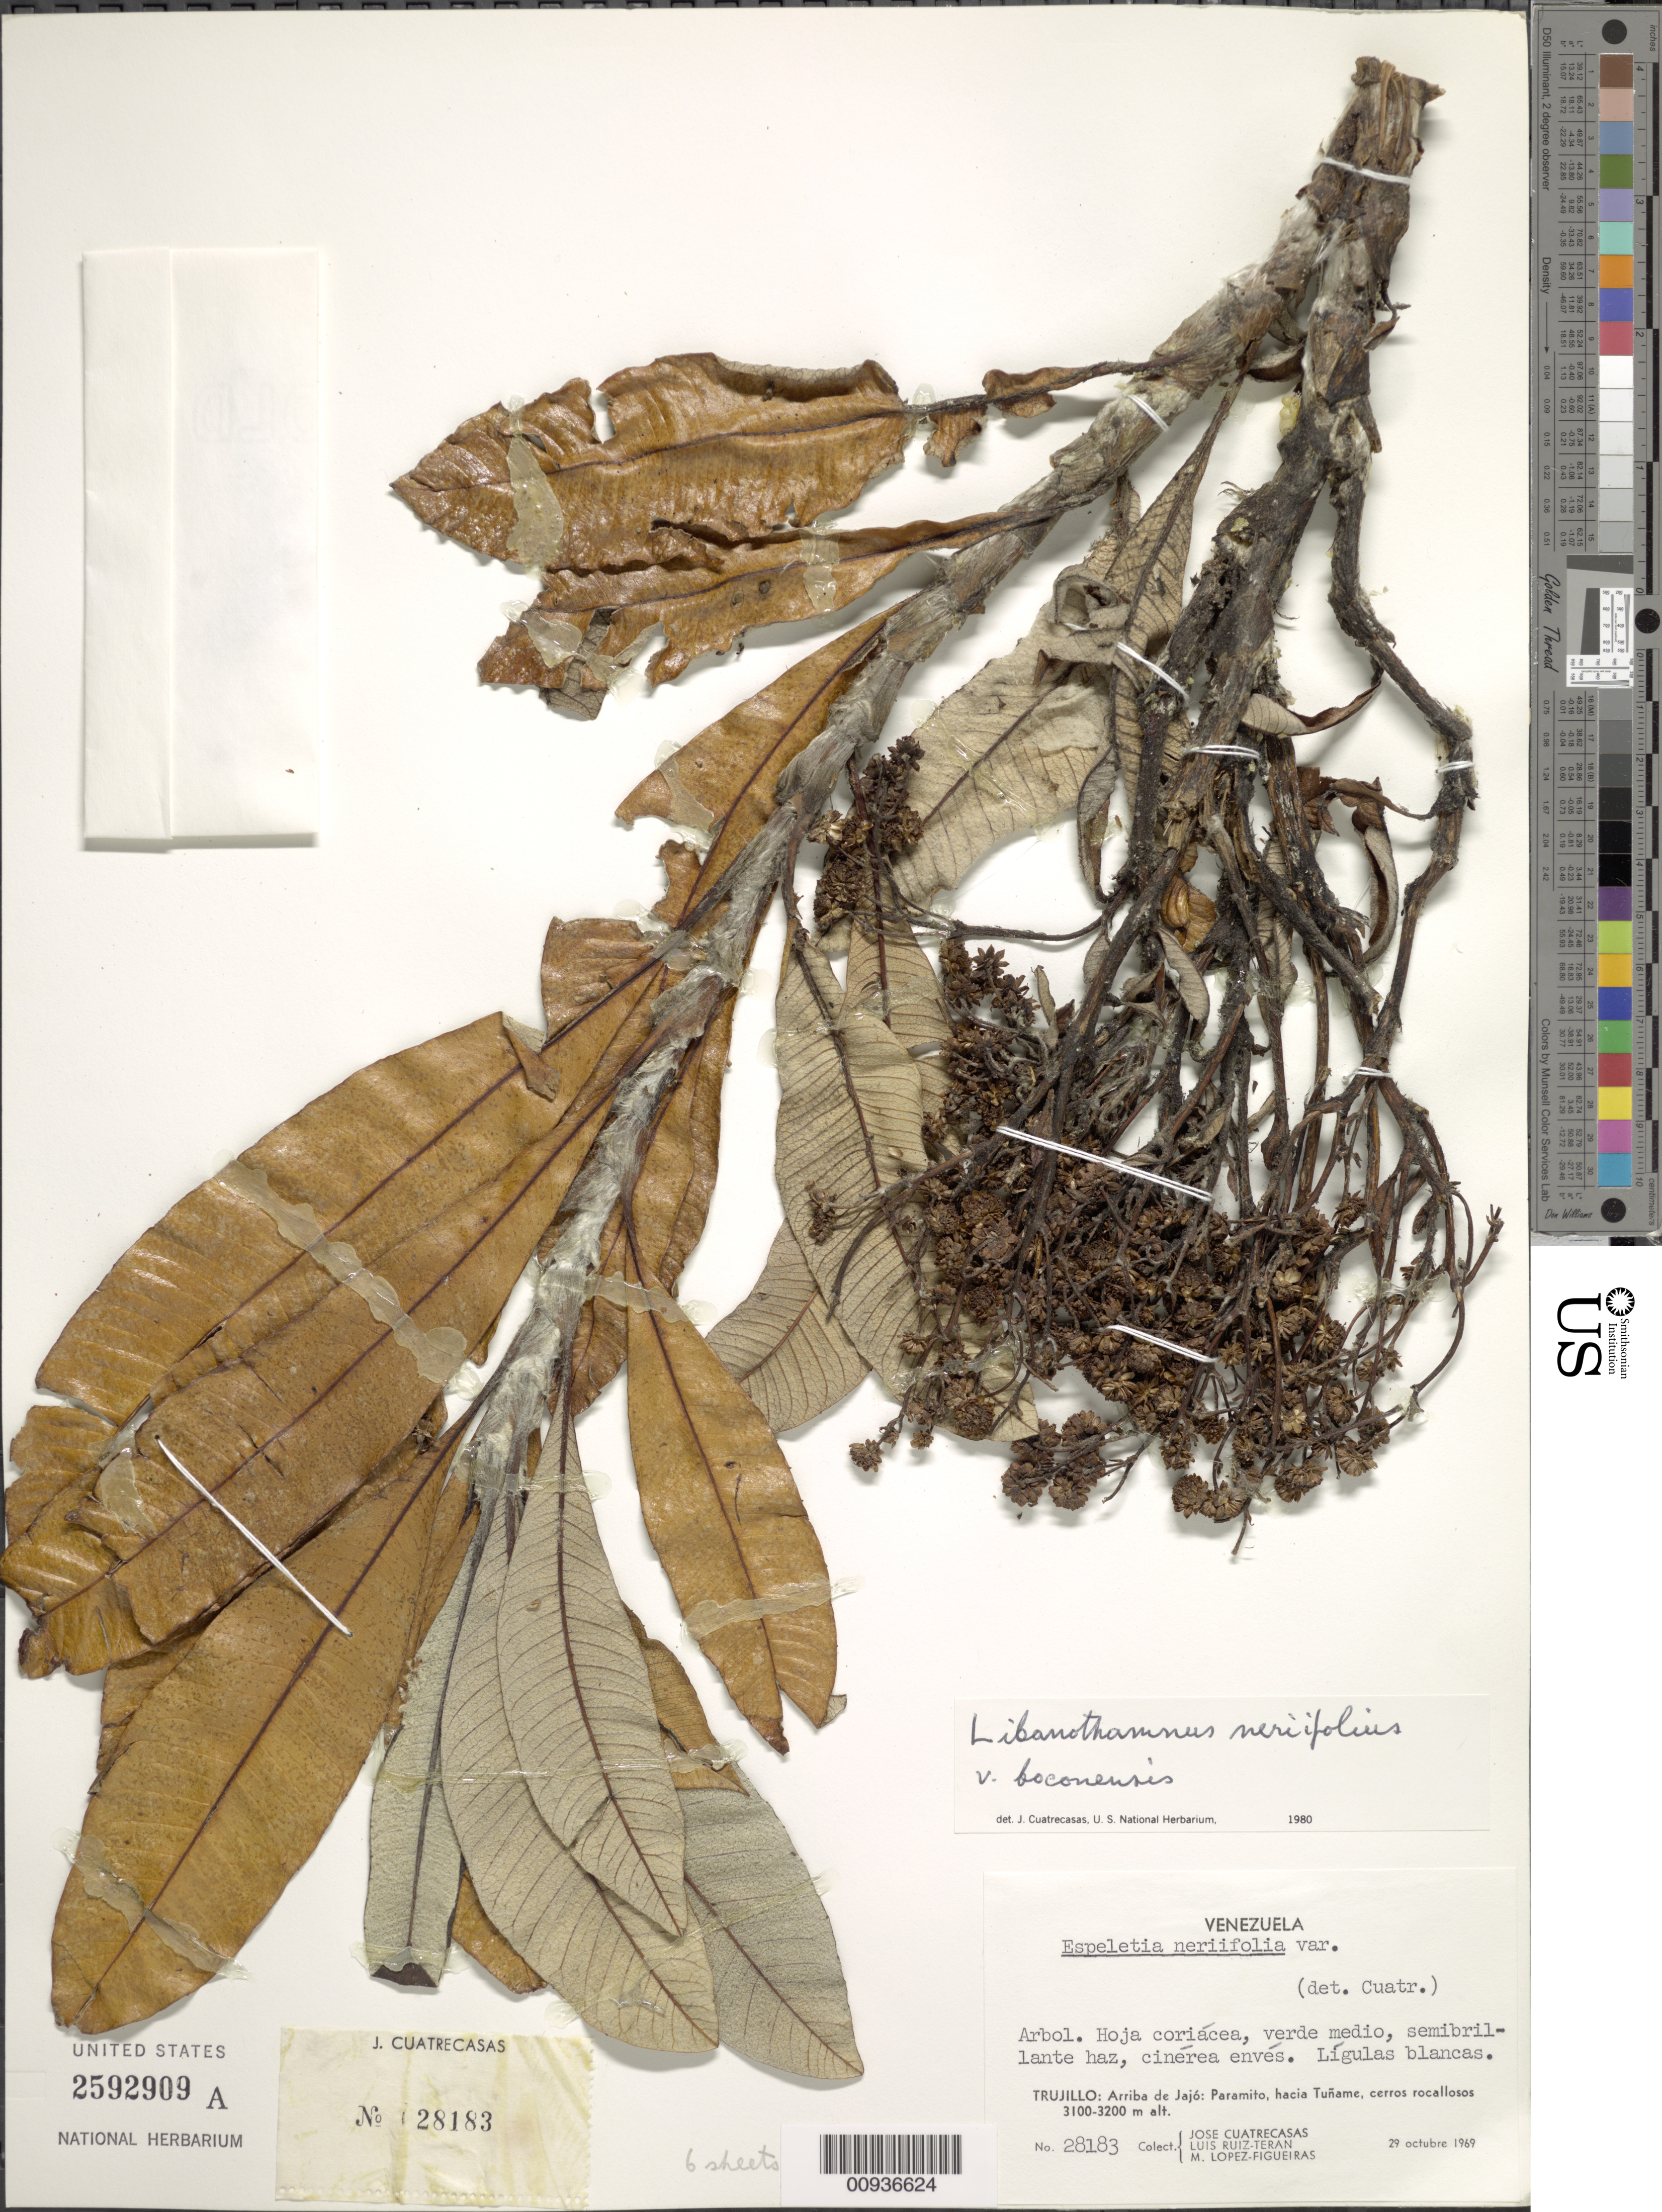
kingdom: Plantae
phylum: Tracheophyta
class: Magnoliopsida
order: Asterales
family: Asteraceae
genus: Libanothamnus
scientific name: Libanothamnus neriifolius var. boconensis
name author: Cuatrec.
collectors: J. Cuatrecasas, L. E. Ruíz-Terán & M. López Figueiras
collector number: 28183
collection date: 1969-10-29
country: Venezuela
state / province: Trujillo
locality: Arriba de Jajó: Paramito, hacia Tuñame.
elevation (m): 3100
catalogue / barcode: US 2592909A